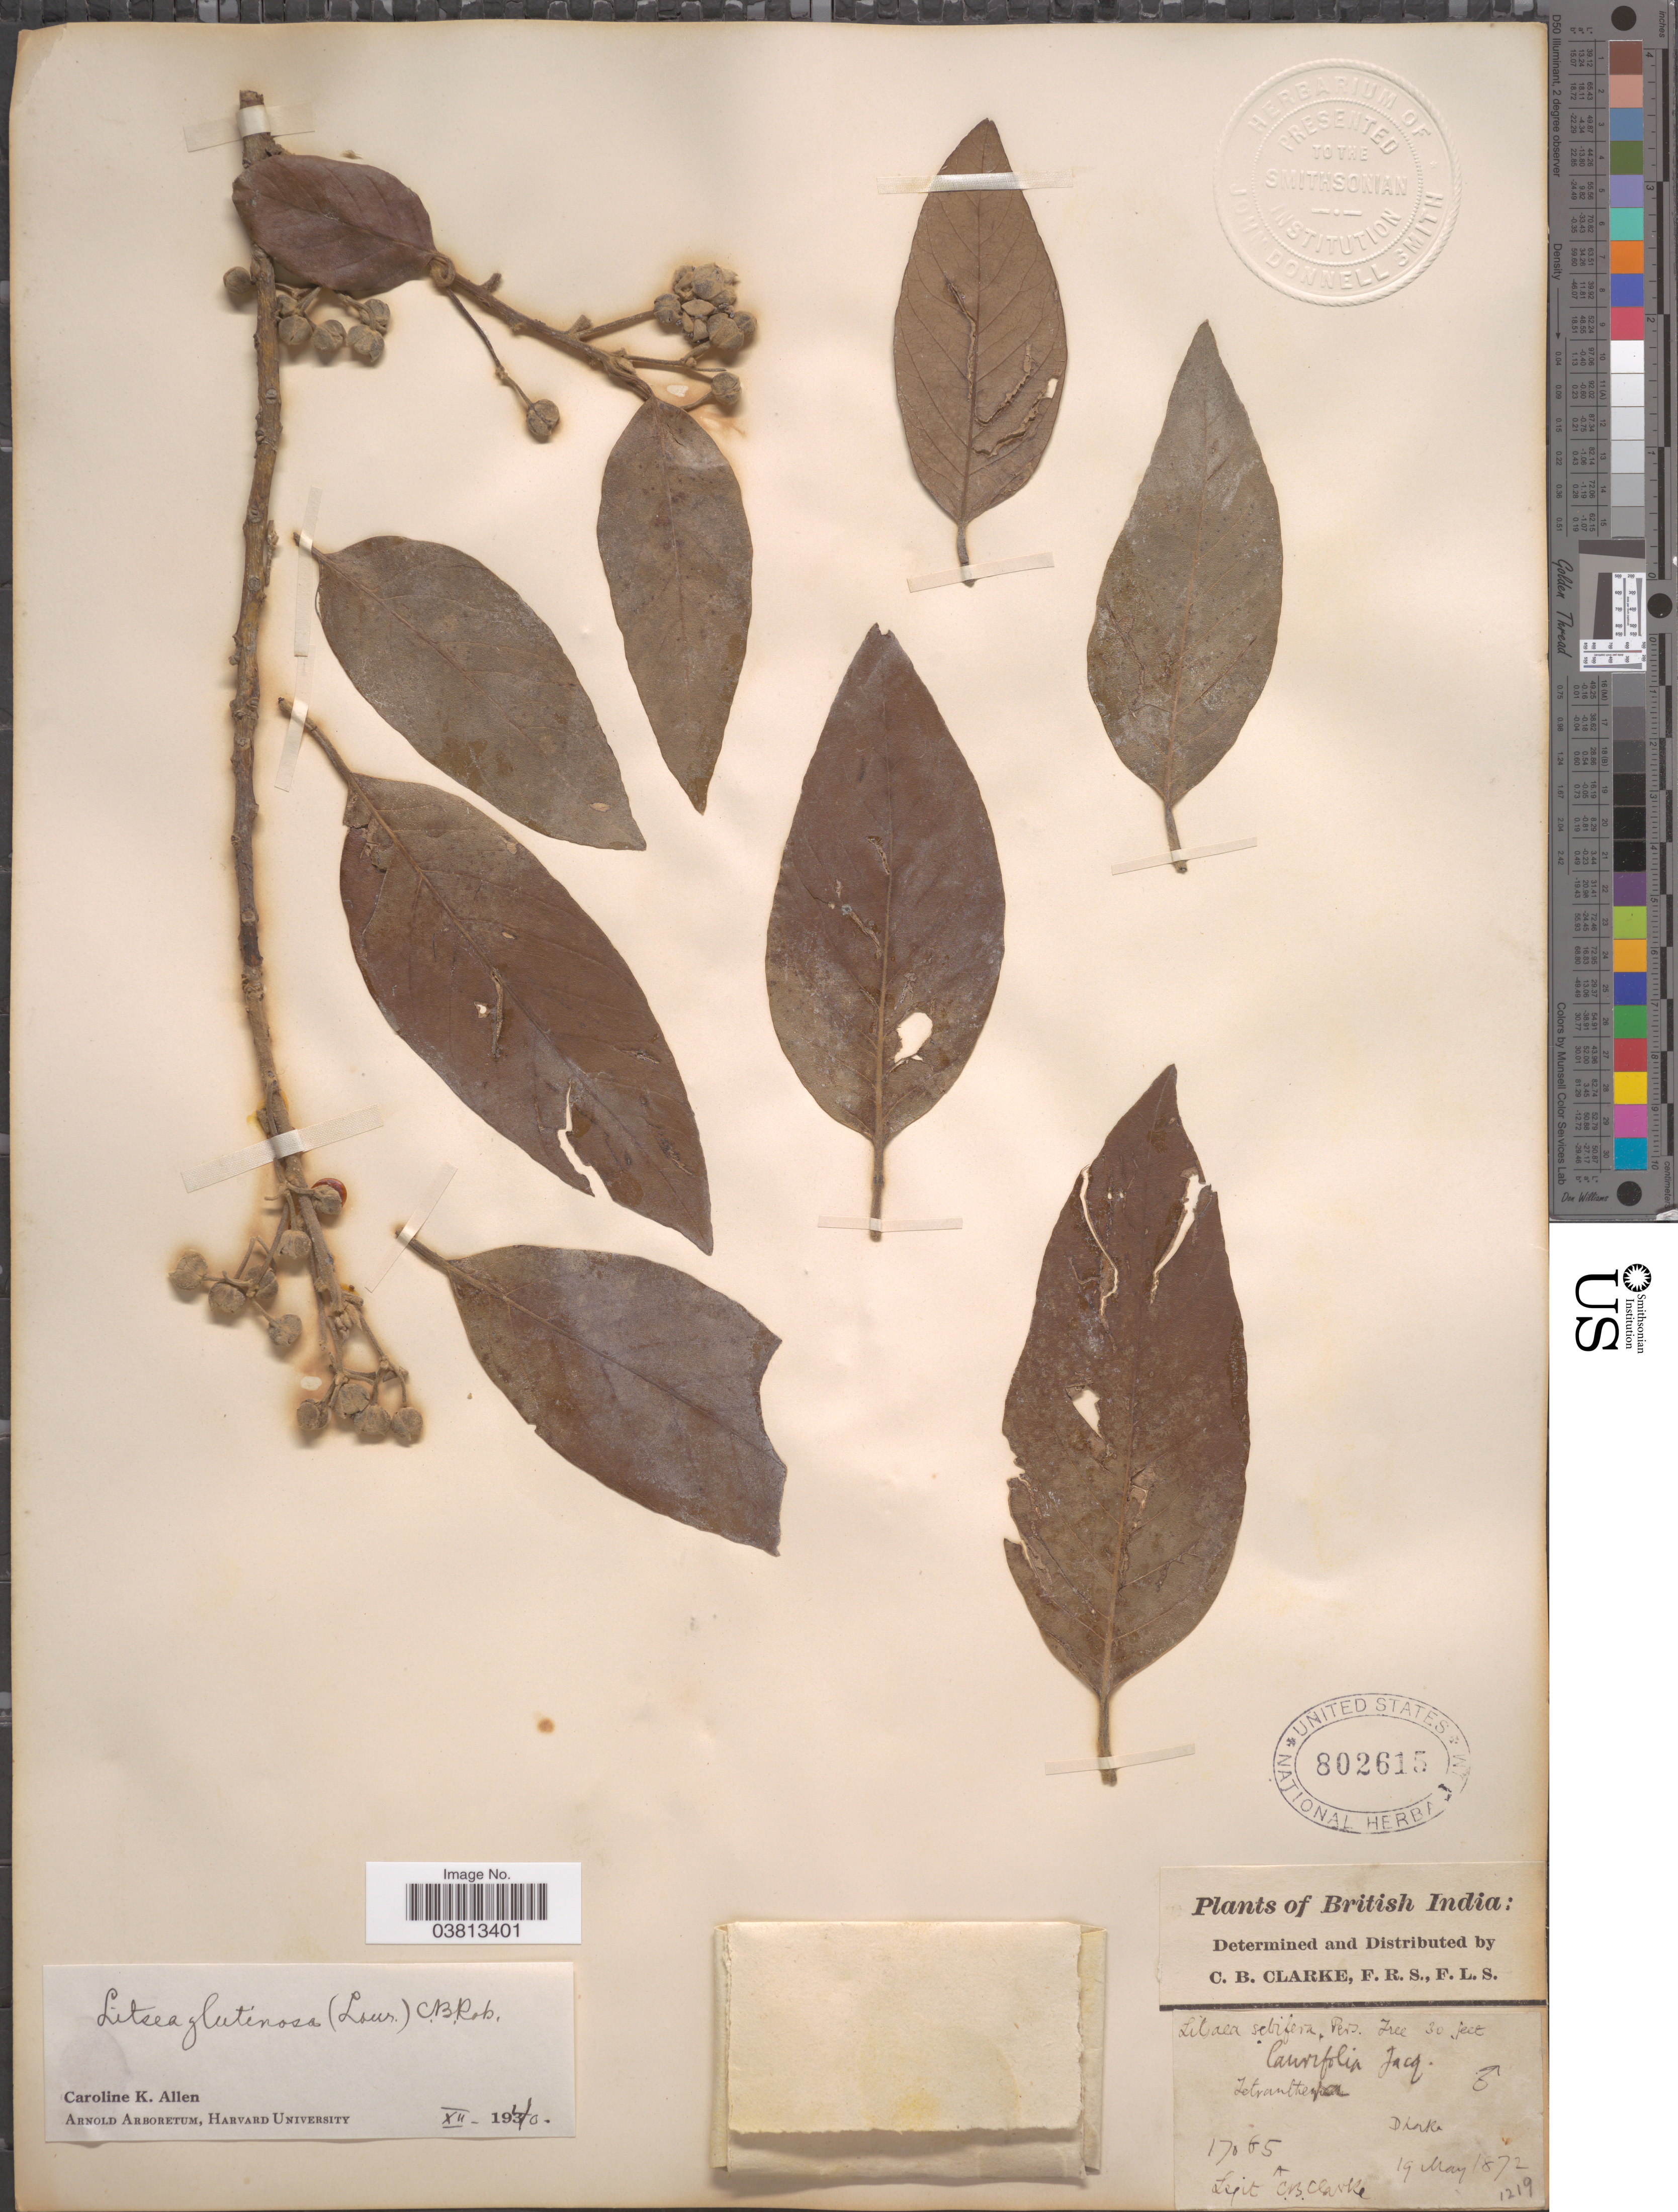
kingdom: Plantae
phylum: Tracheophyta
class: Magnoliopsida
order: Laurales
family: Lauraceae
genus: Litsea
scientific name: Litsea glutinosa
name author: (Lour.) C.B. Rob.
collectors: C. B. Clarke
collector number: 17065A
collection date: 1872-05-19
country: Bangladesh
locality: British India. Dhaka.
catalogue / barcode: US 802615